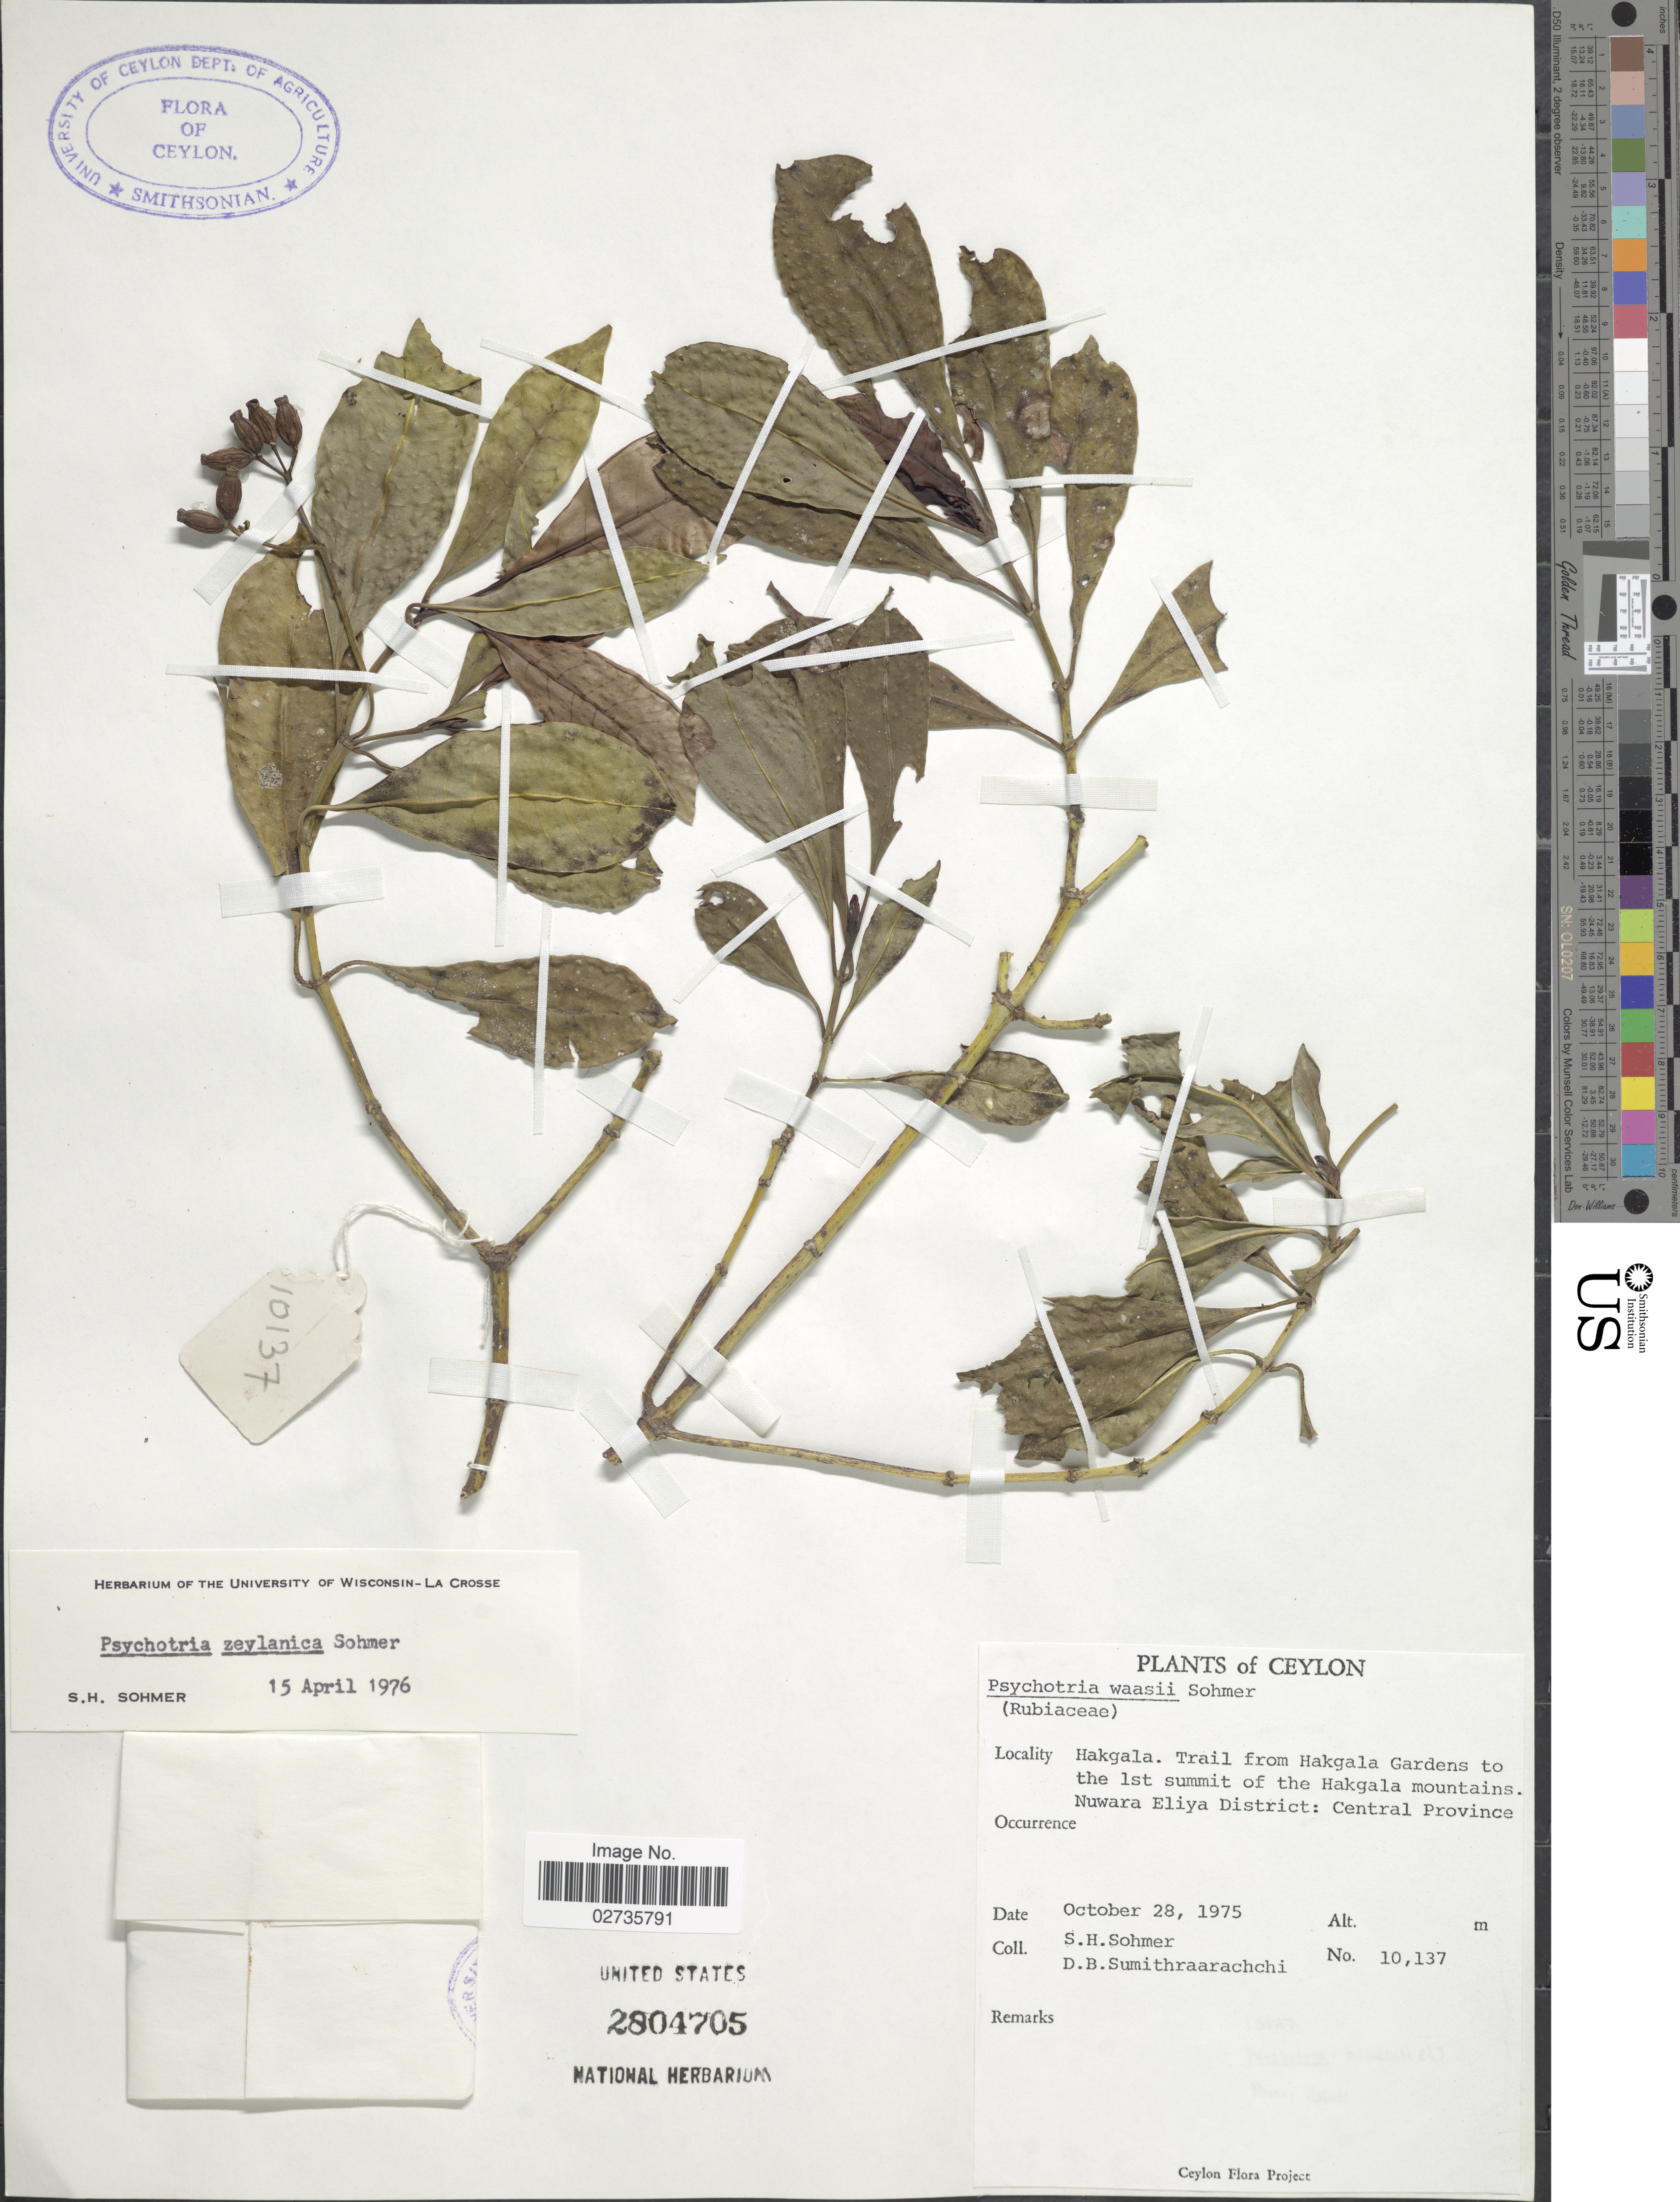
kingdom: Plantae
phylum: Tracheophyta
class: Magnoliopsida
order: Gentianales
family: Rubiaceae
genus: Psychotria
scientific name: Psychotria zeylanica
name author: Sohmer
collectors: S. H. Sohmer & D. B. Sumithraarachchi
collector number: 10137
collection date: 1975-10-28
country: Sri Lanka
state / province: Central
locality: Ceylon, Hakgala. Trail from Hakgala Gardens to the 1st summit of the Hakgala mountains. Nuwara Eliya District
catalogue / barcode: US 2804705